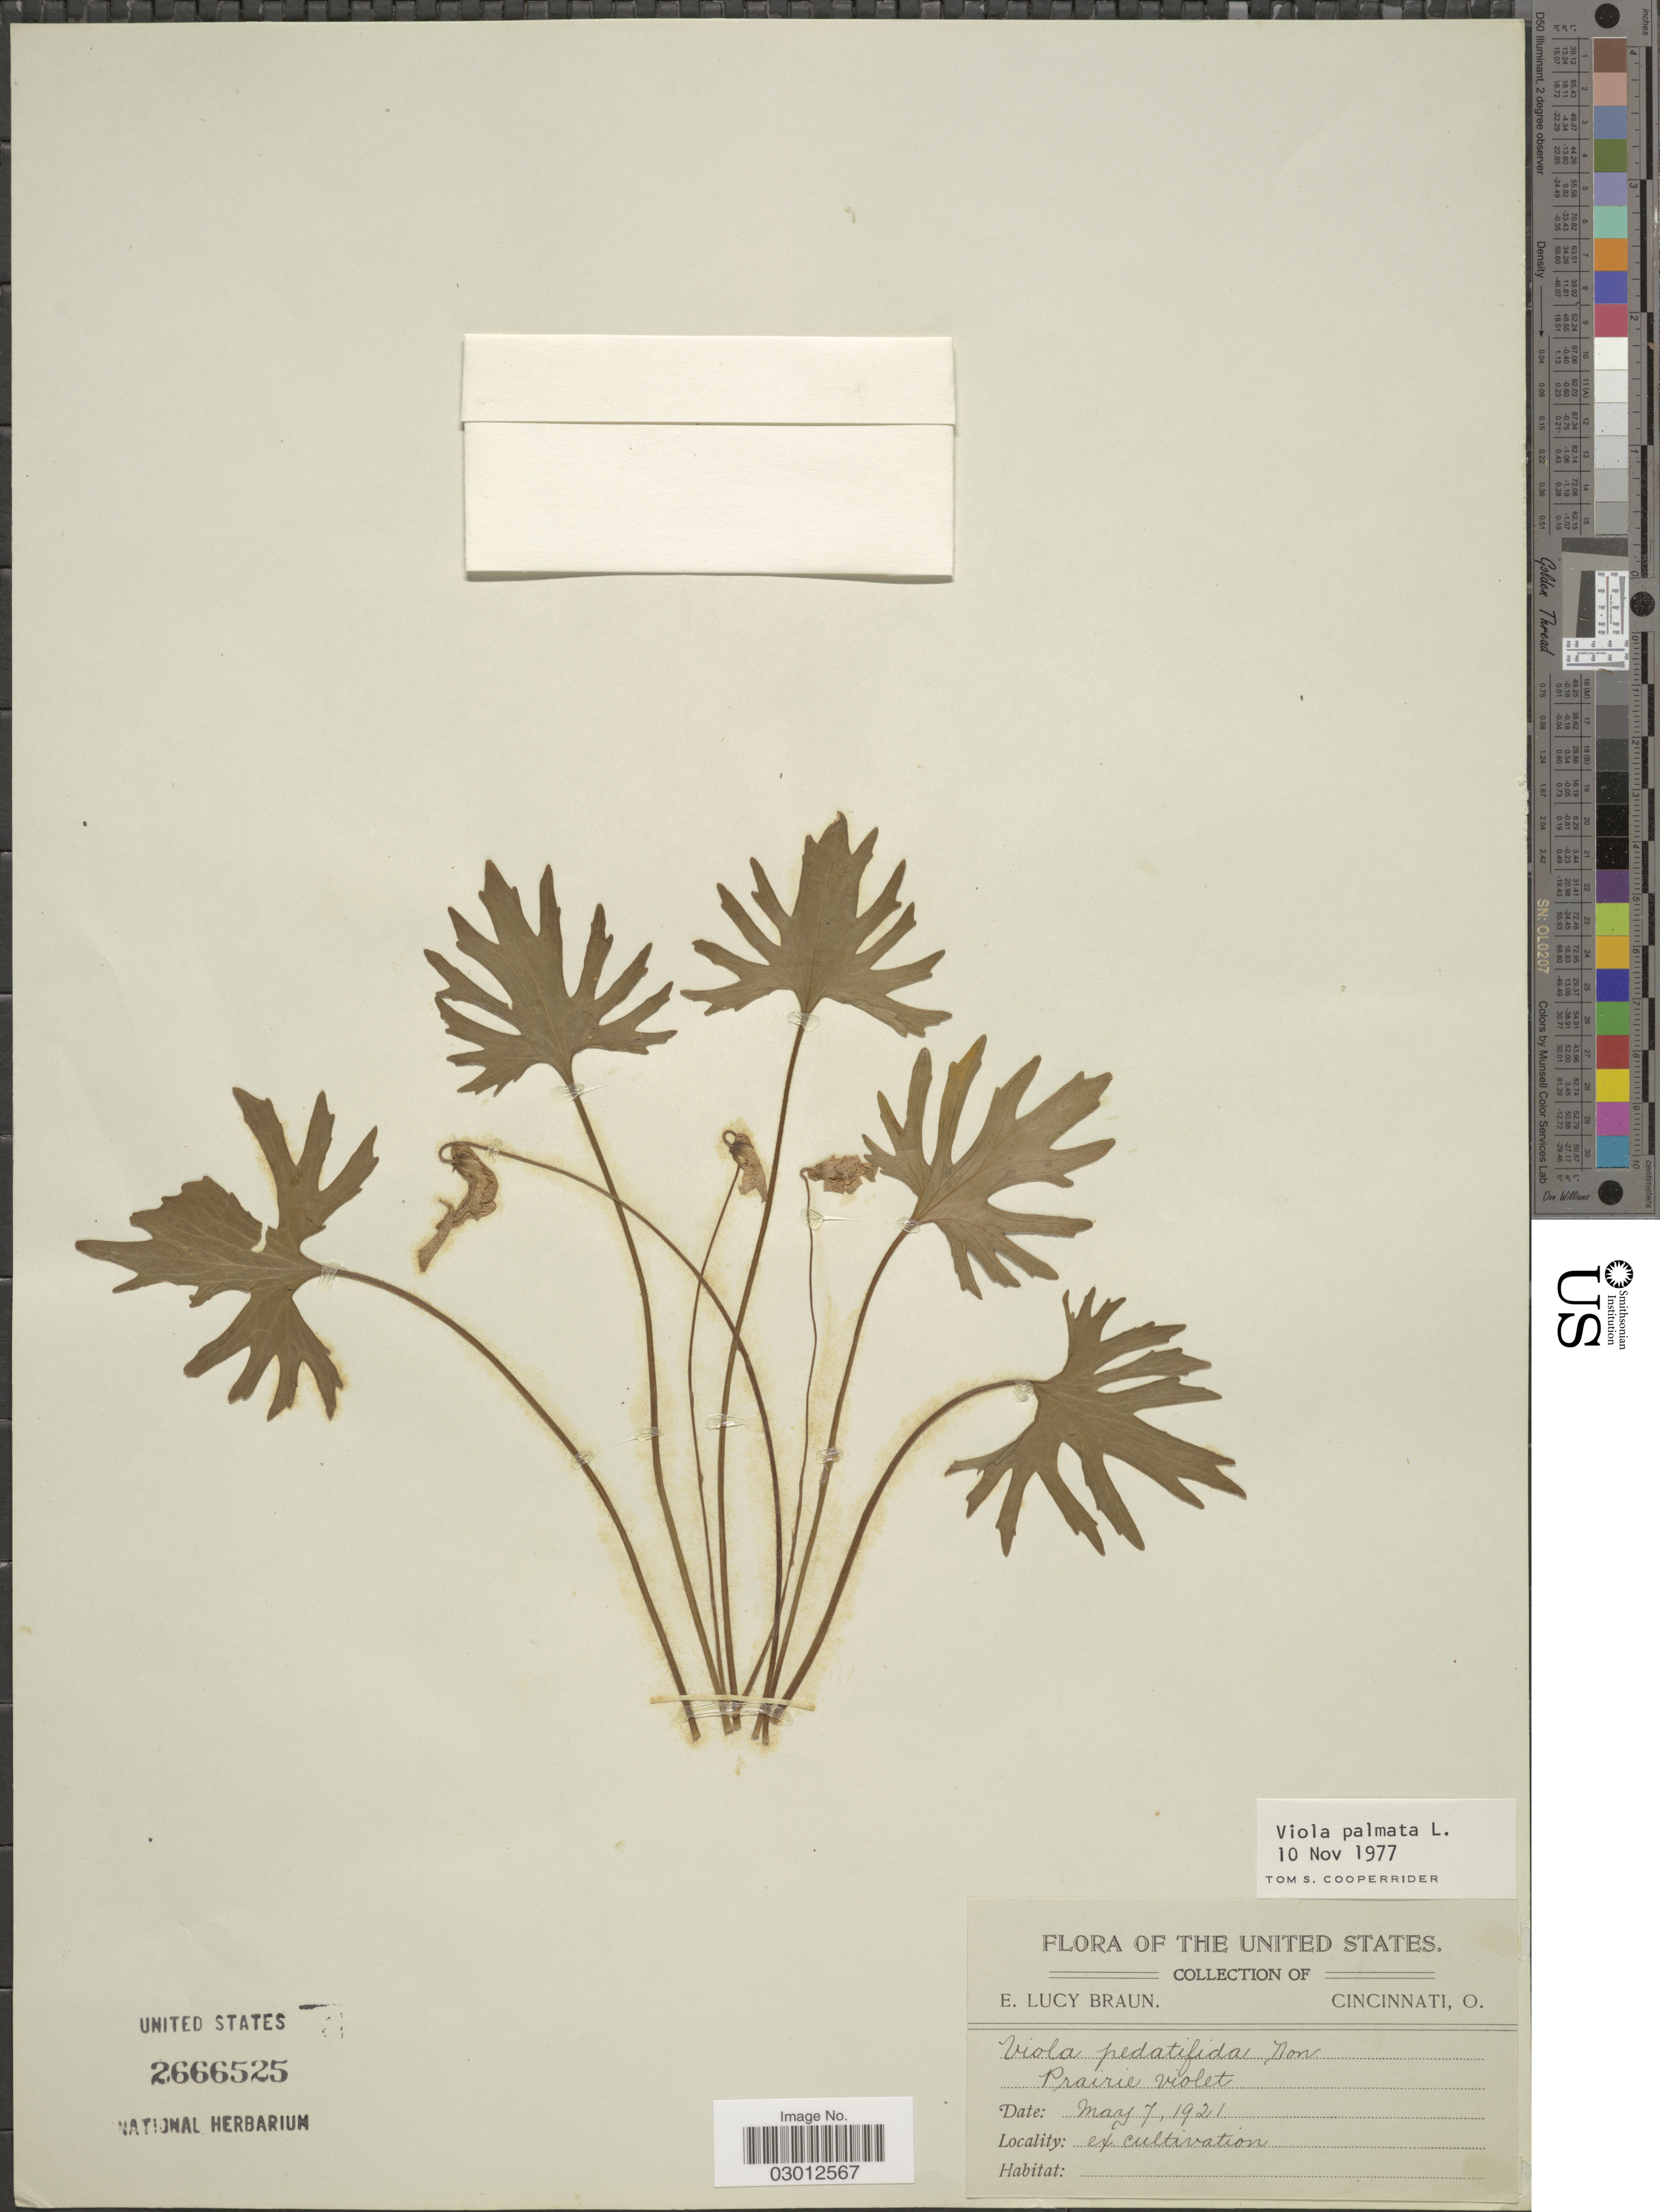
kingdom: Plantae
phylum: Tracheophyta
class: Magnoliopsida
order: Malpighiales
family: Violaceae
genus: Viola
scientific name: Viola palmata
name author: L.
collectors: E. L. Braun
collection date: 1921-05-07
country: United States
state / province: Ohio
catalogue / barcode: US 2666525